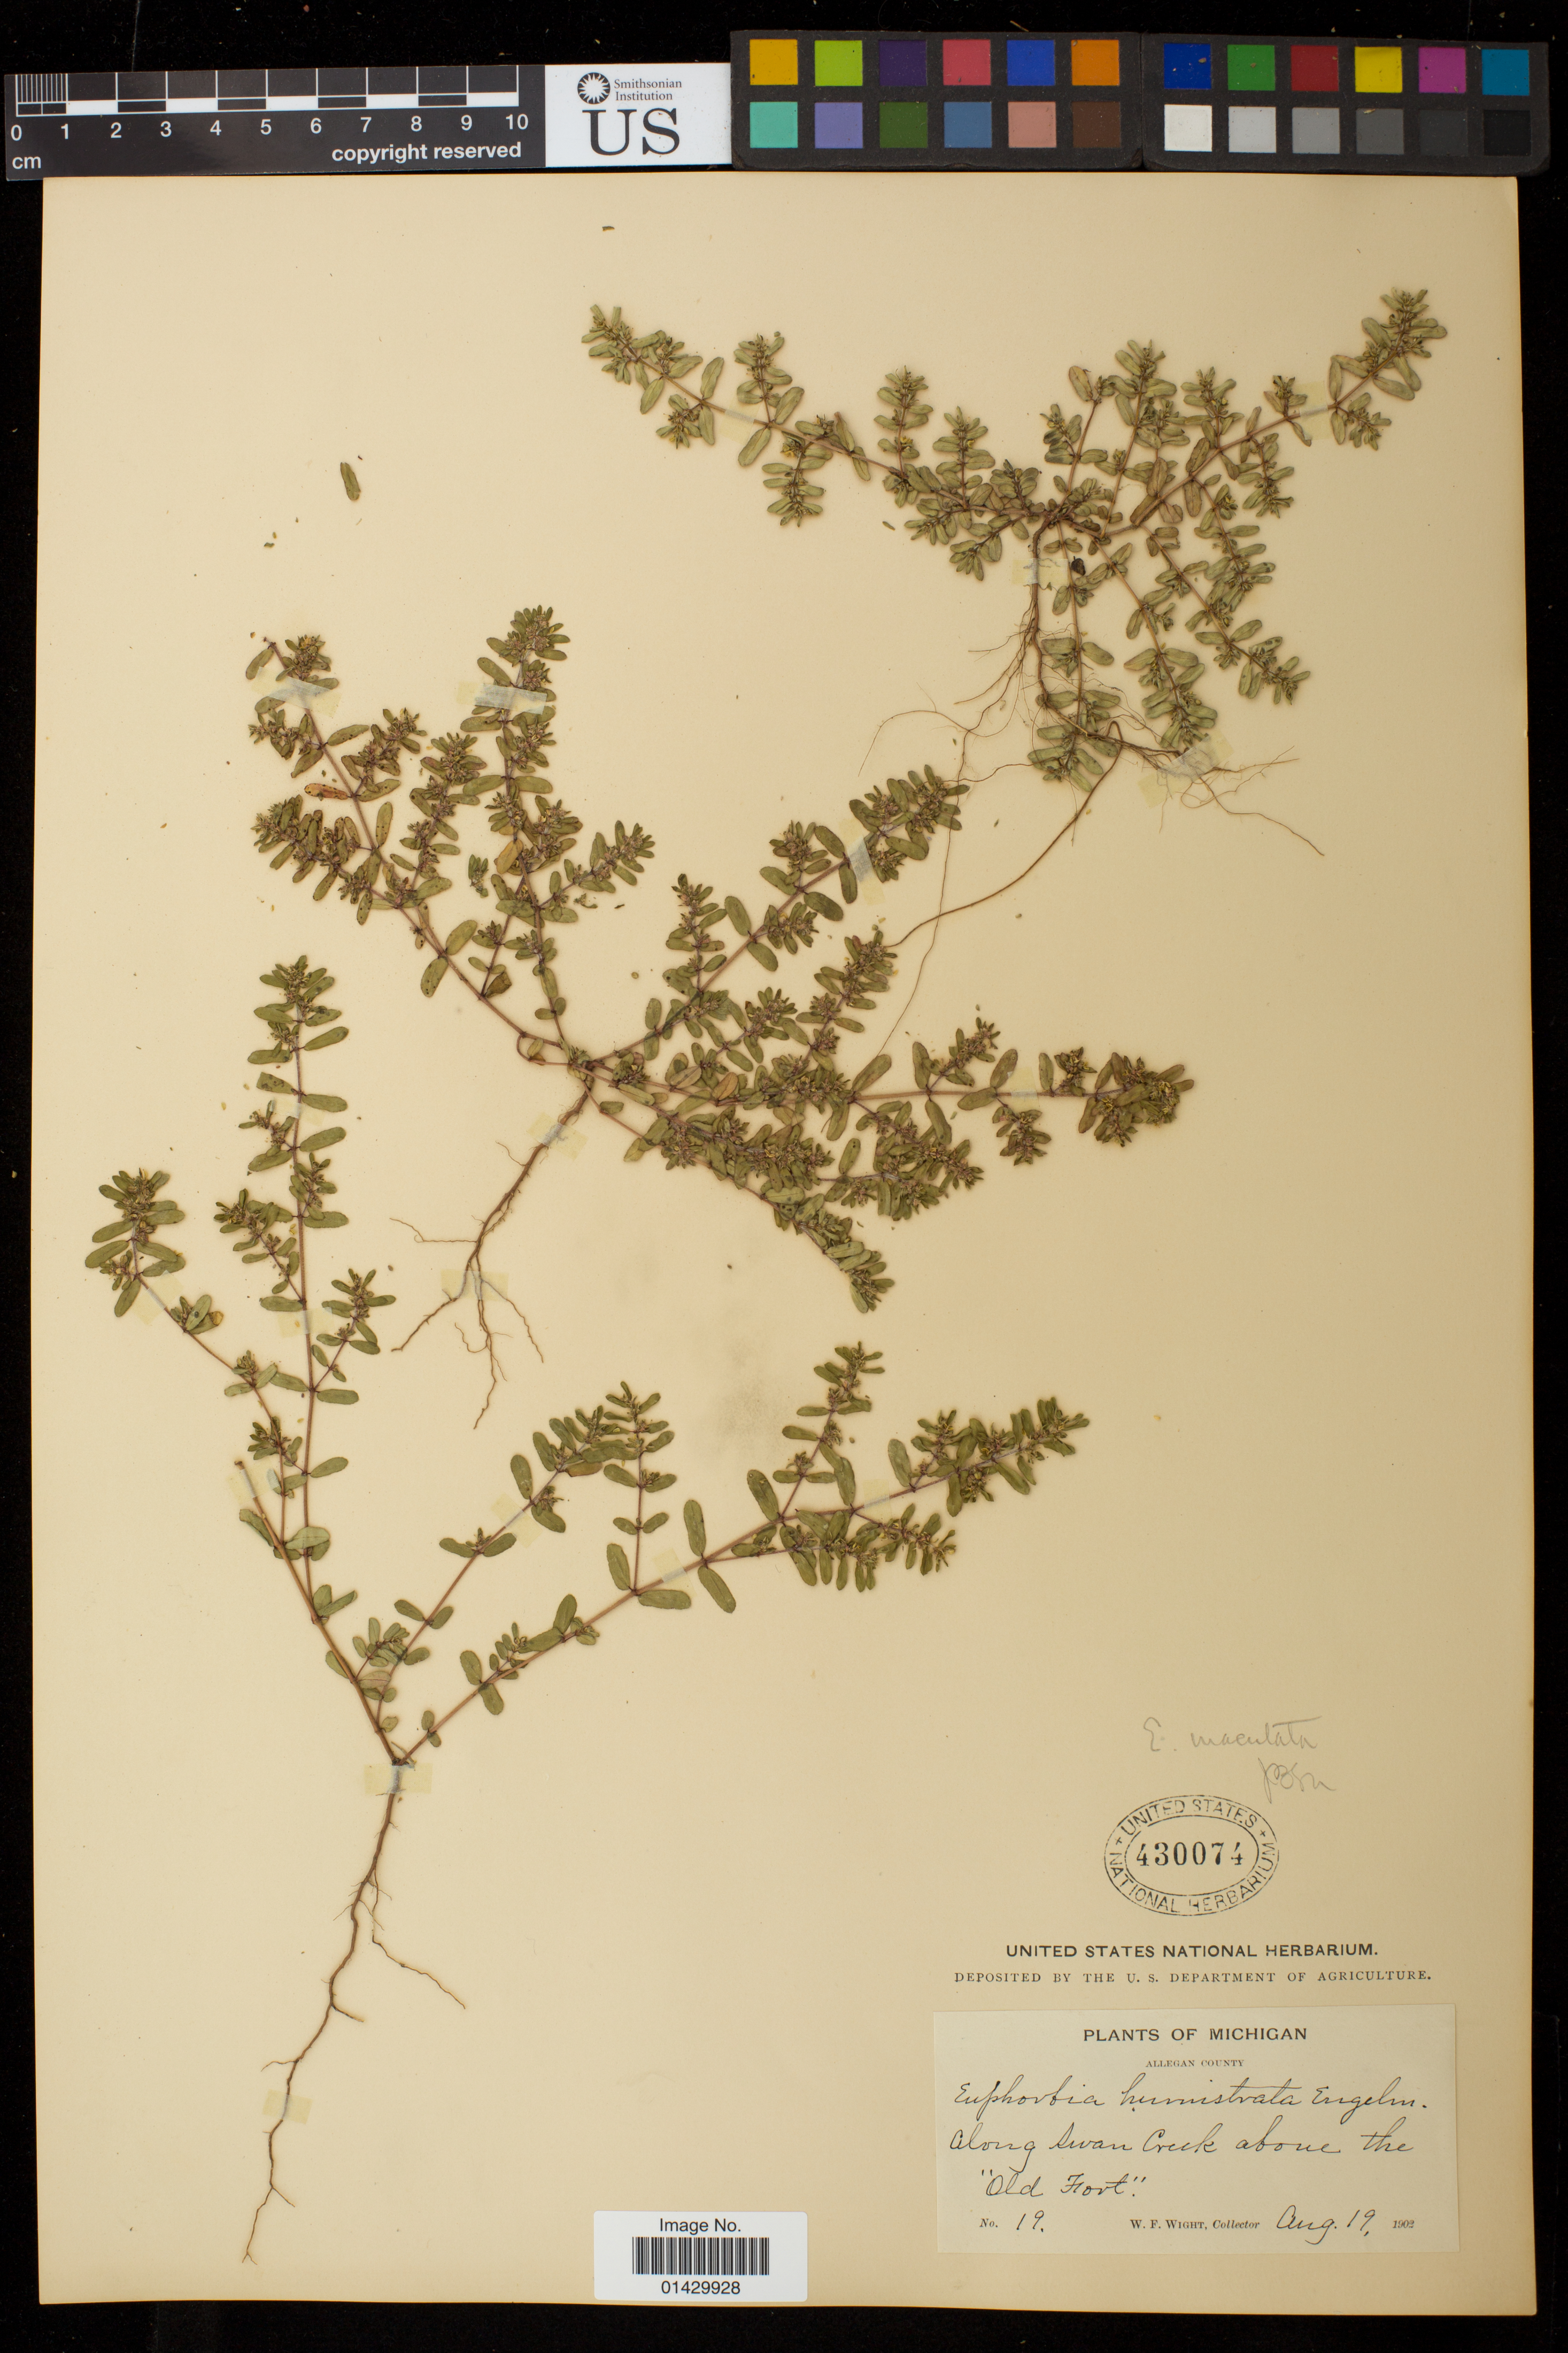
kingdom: Plantae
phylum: Tracheophyta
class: Magnoliopsida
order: Malpighiales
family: Euphorbiaceae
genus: Euphorbia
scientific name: Euphorbia maculata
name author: L.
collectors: W. Wight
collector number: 19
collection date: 1902-08-19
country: United States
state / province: Michigan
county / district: Allegan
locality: Along Swan Creek above the "Old Fort".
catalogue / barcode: US 430074